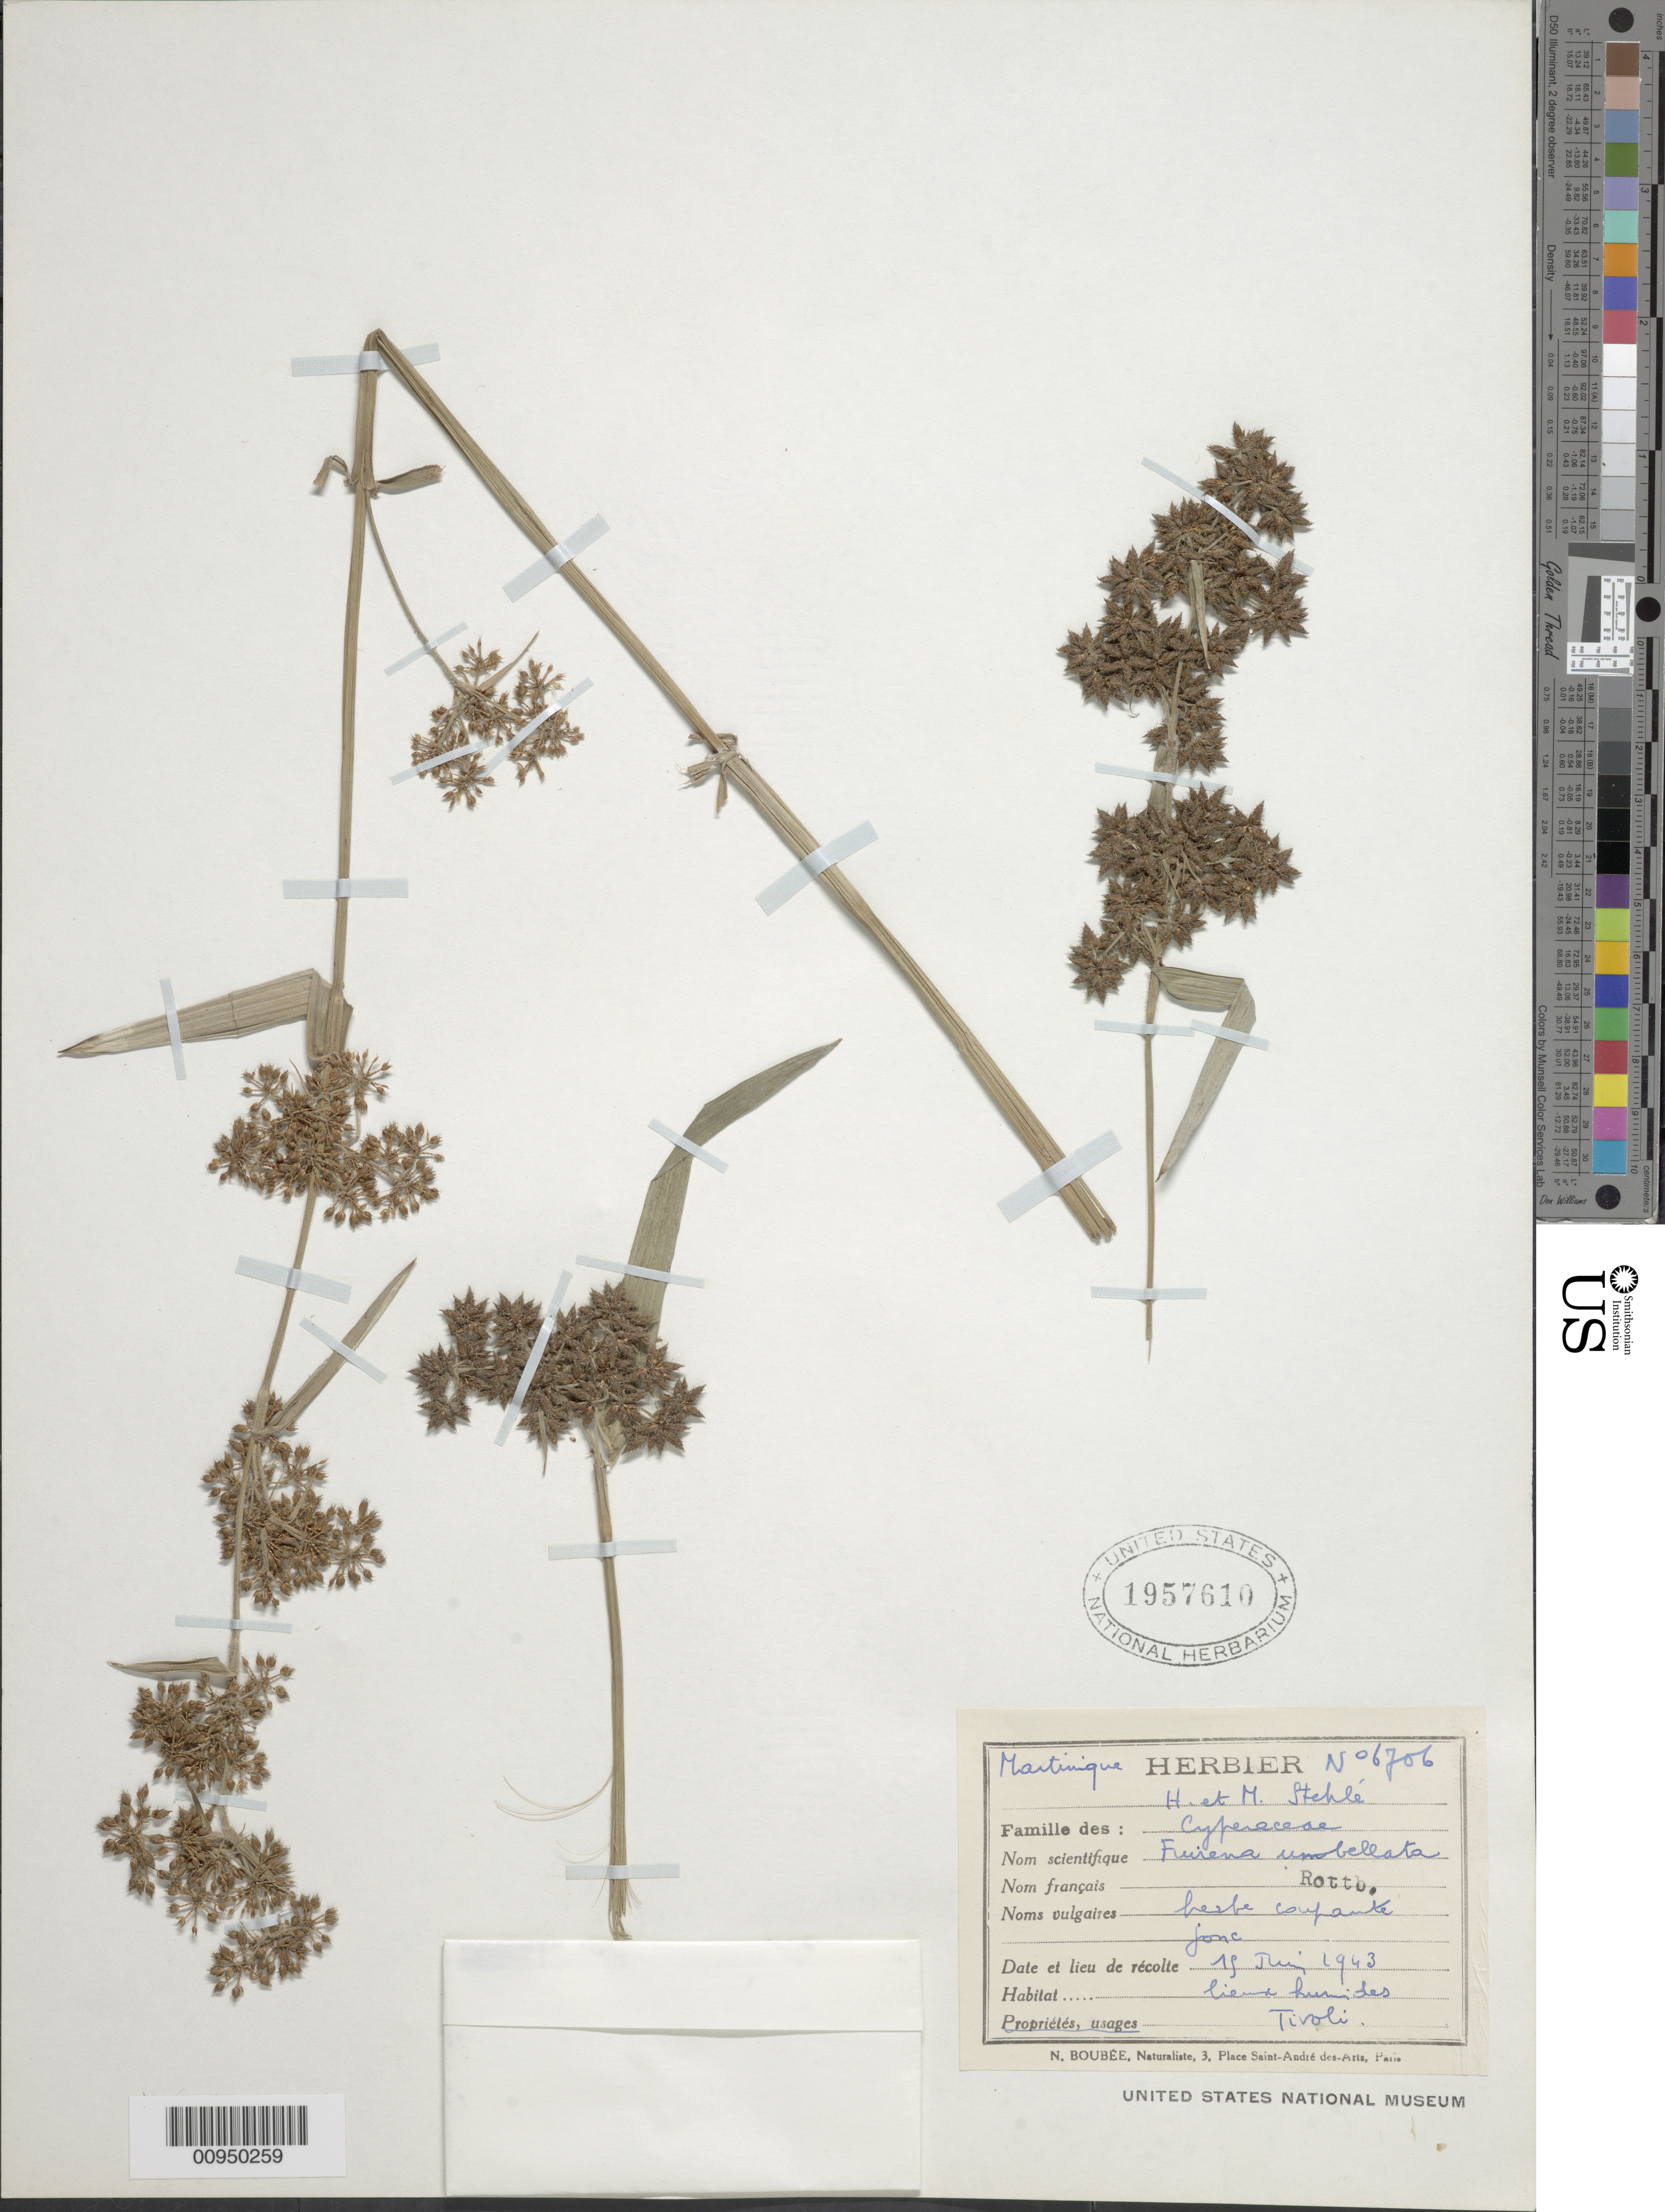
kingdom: Plantae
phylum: Tracheophyta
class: Liliopsida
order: Poales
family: Cyperaceae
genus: Fuirena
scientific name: Fuirena umbellata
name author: Rottb.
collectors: H. Stehlé & M. Stehlé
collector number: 6706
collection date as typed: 15 Jun 1943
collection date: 1943-06-15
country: Martinique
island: Martinique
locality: Tivoli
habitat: Lieux humides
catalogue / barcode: US 1957610